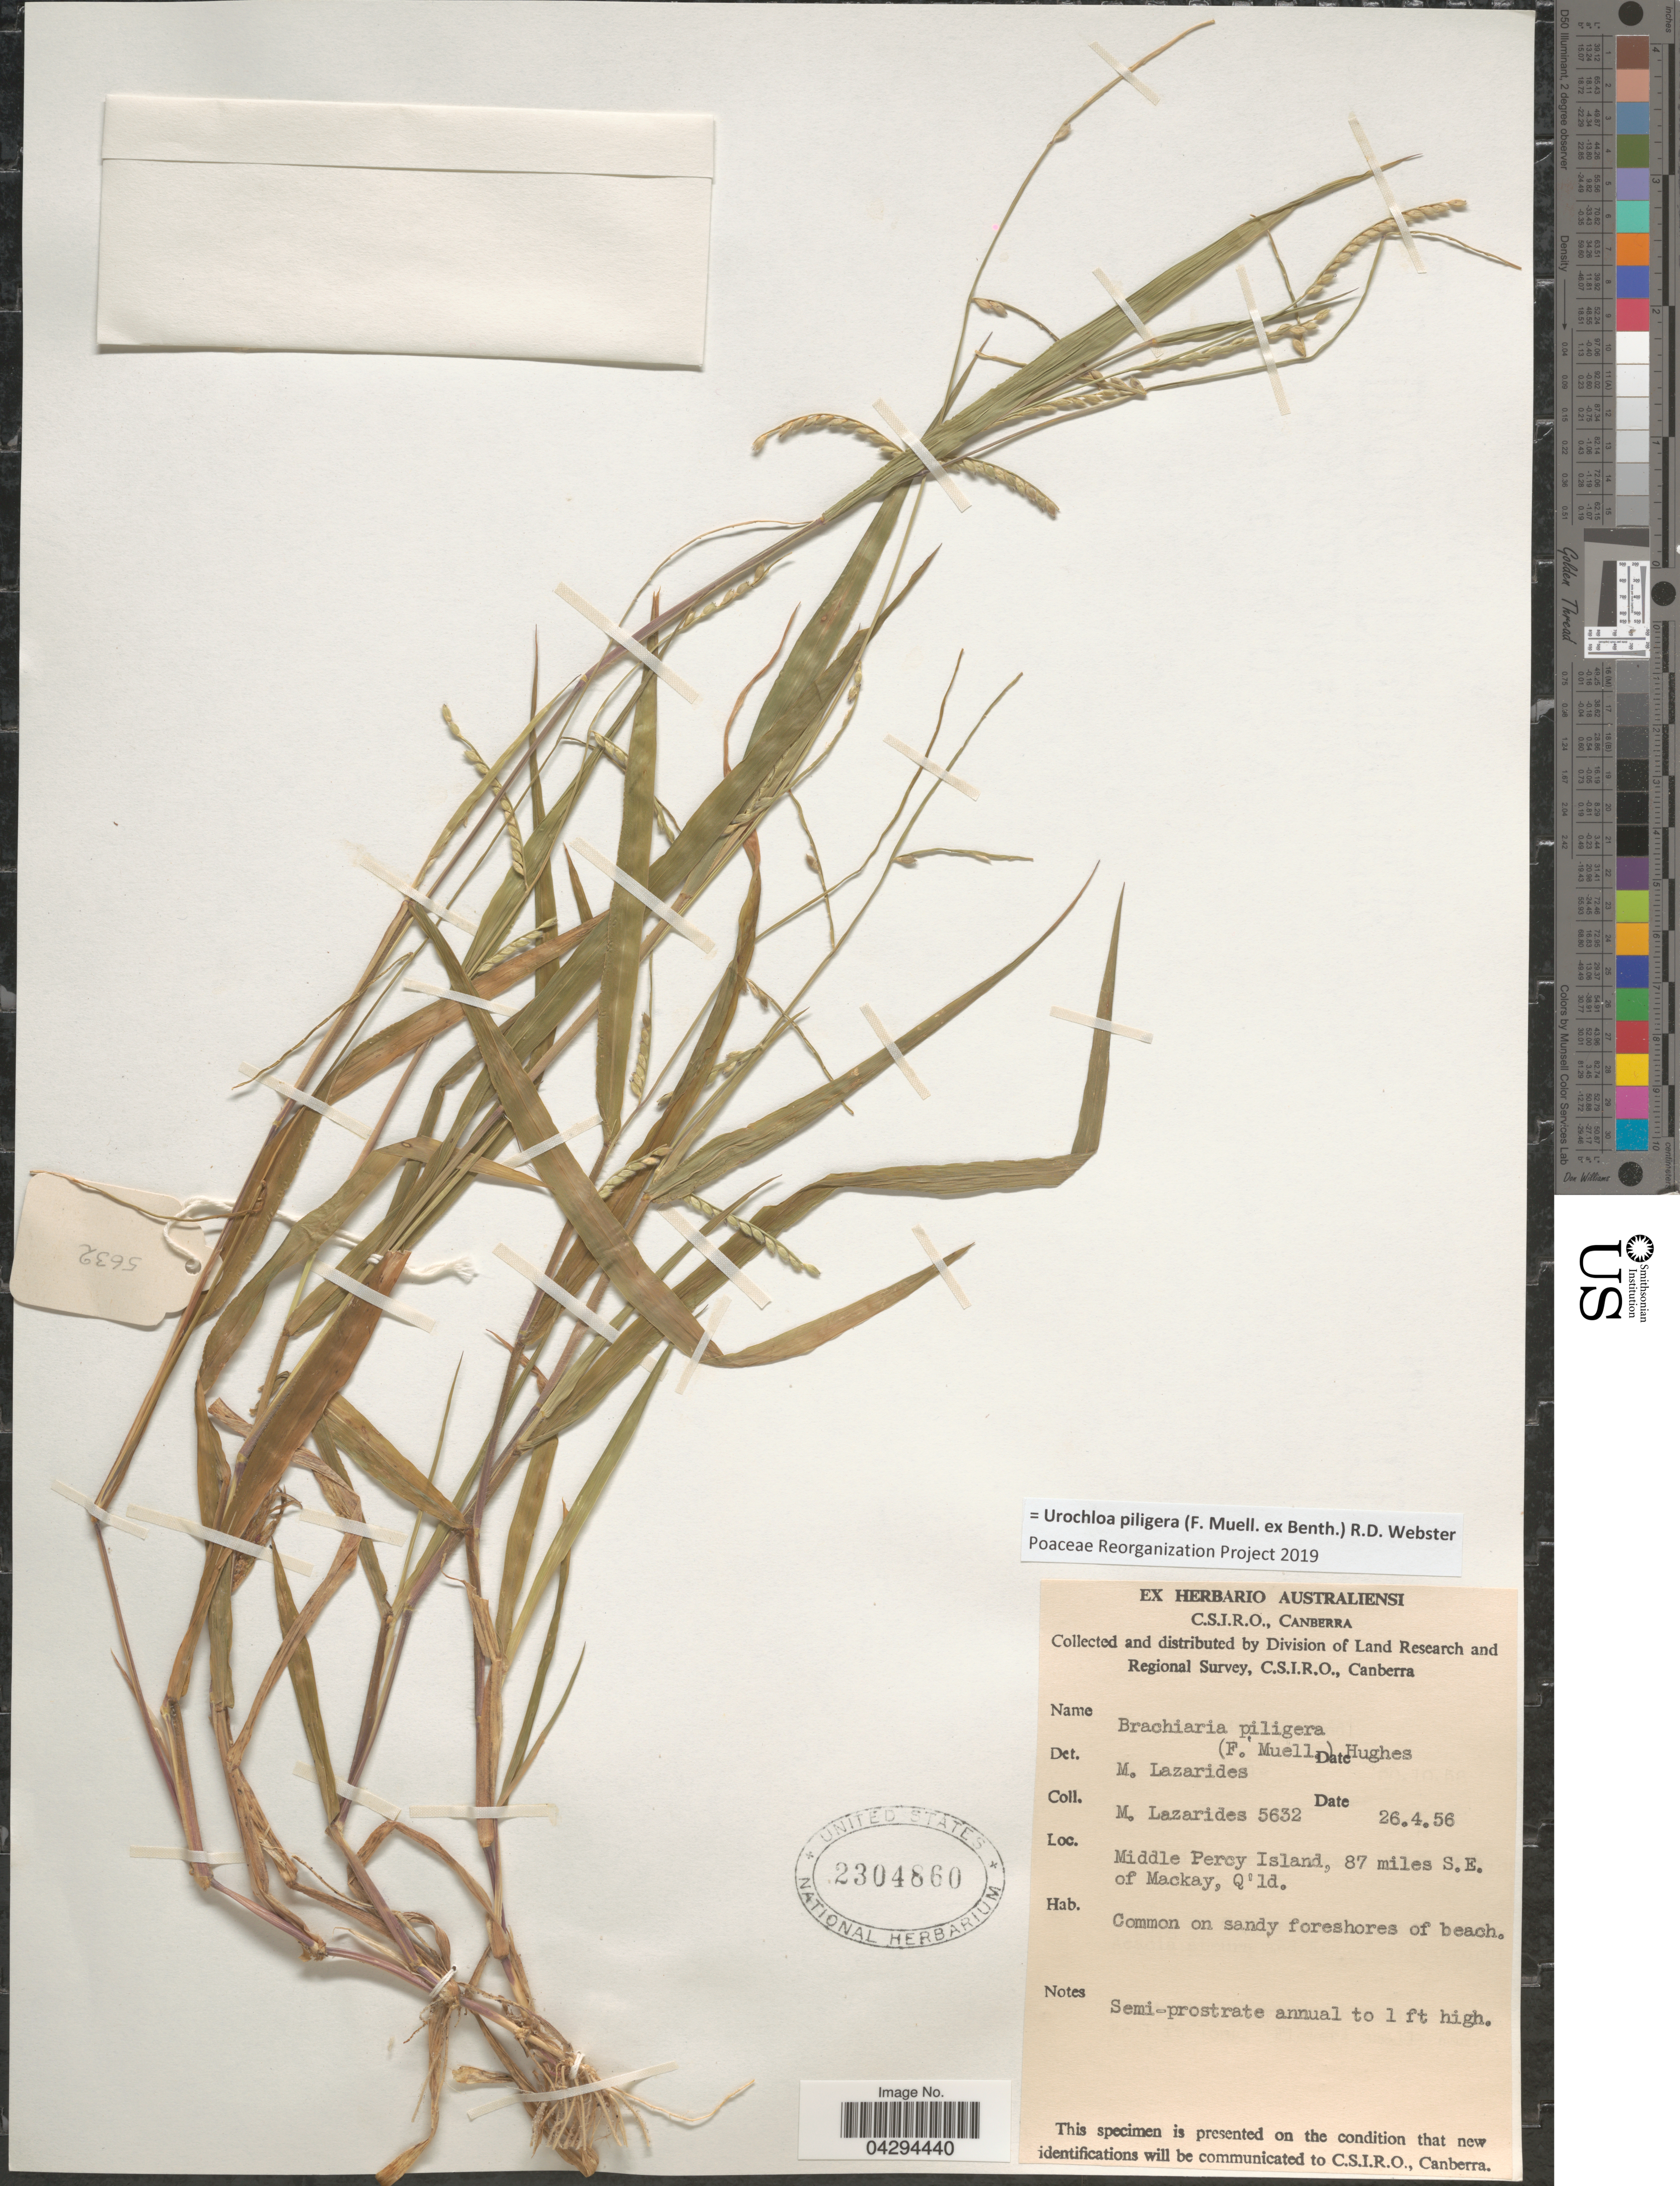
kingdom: Plantae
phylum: Tracheophyta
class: Liliopsida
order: Poales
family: Poaceae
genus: Urochloa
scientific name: Urochloa piligera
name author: (F. Muell. ex Benth.) R.D. Webster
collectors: M. Lazarides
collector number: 5632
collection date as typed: Transcribed d/m/y: 26/4/56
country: Australia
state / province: Queensland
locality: Division of Land Research and Regional Survey. Middle Percy Island, 87 miles S.E. of Mackay. Common on sandy foreshores of beach.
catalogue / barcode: US 2304860